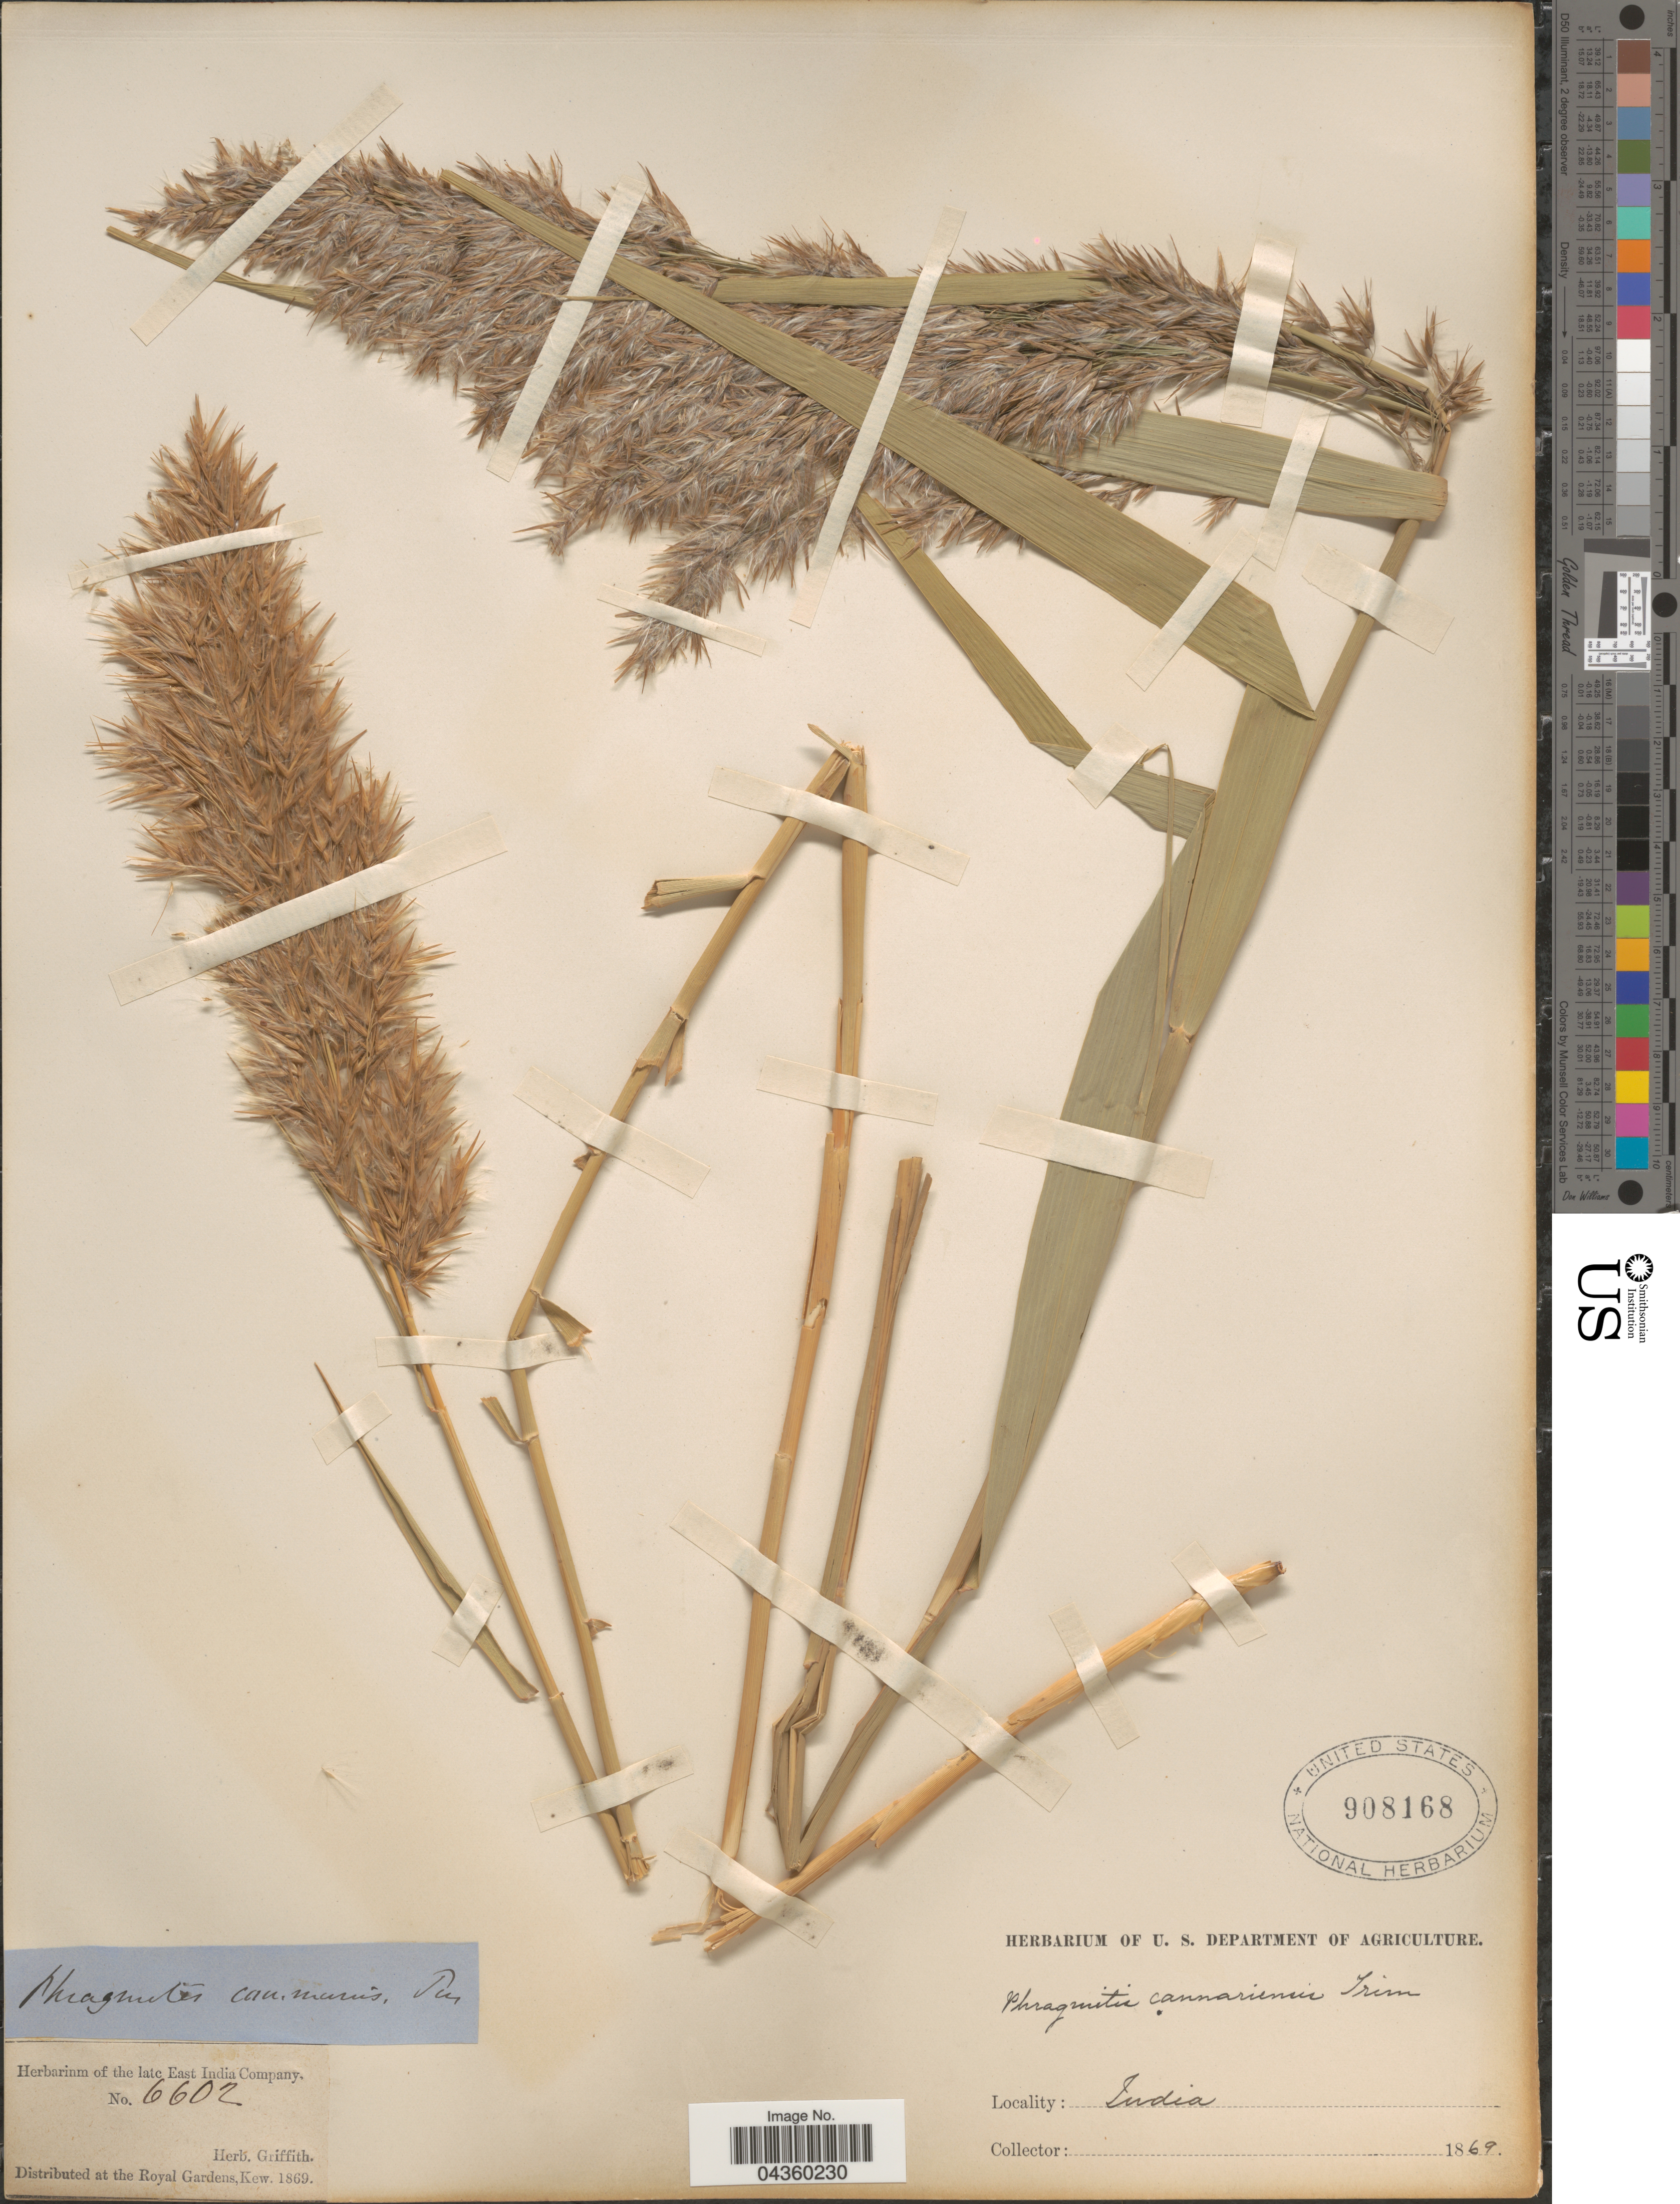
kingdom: Plantae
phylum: Tracheophyta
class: Liliopsida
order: Poales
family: Poaceae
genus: Phragmites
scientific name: Phragmites australis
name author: (Cav.) Trin. ex Steud.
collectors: ex herb. Griffith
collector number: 6602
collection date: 1869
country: India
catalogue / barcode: US 908168